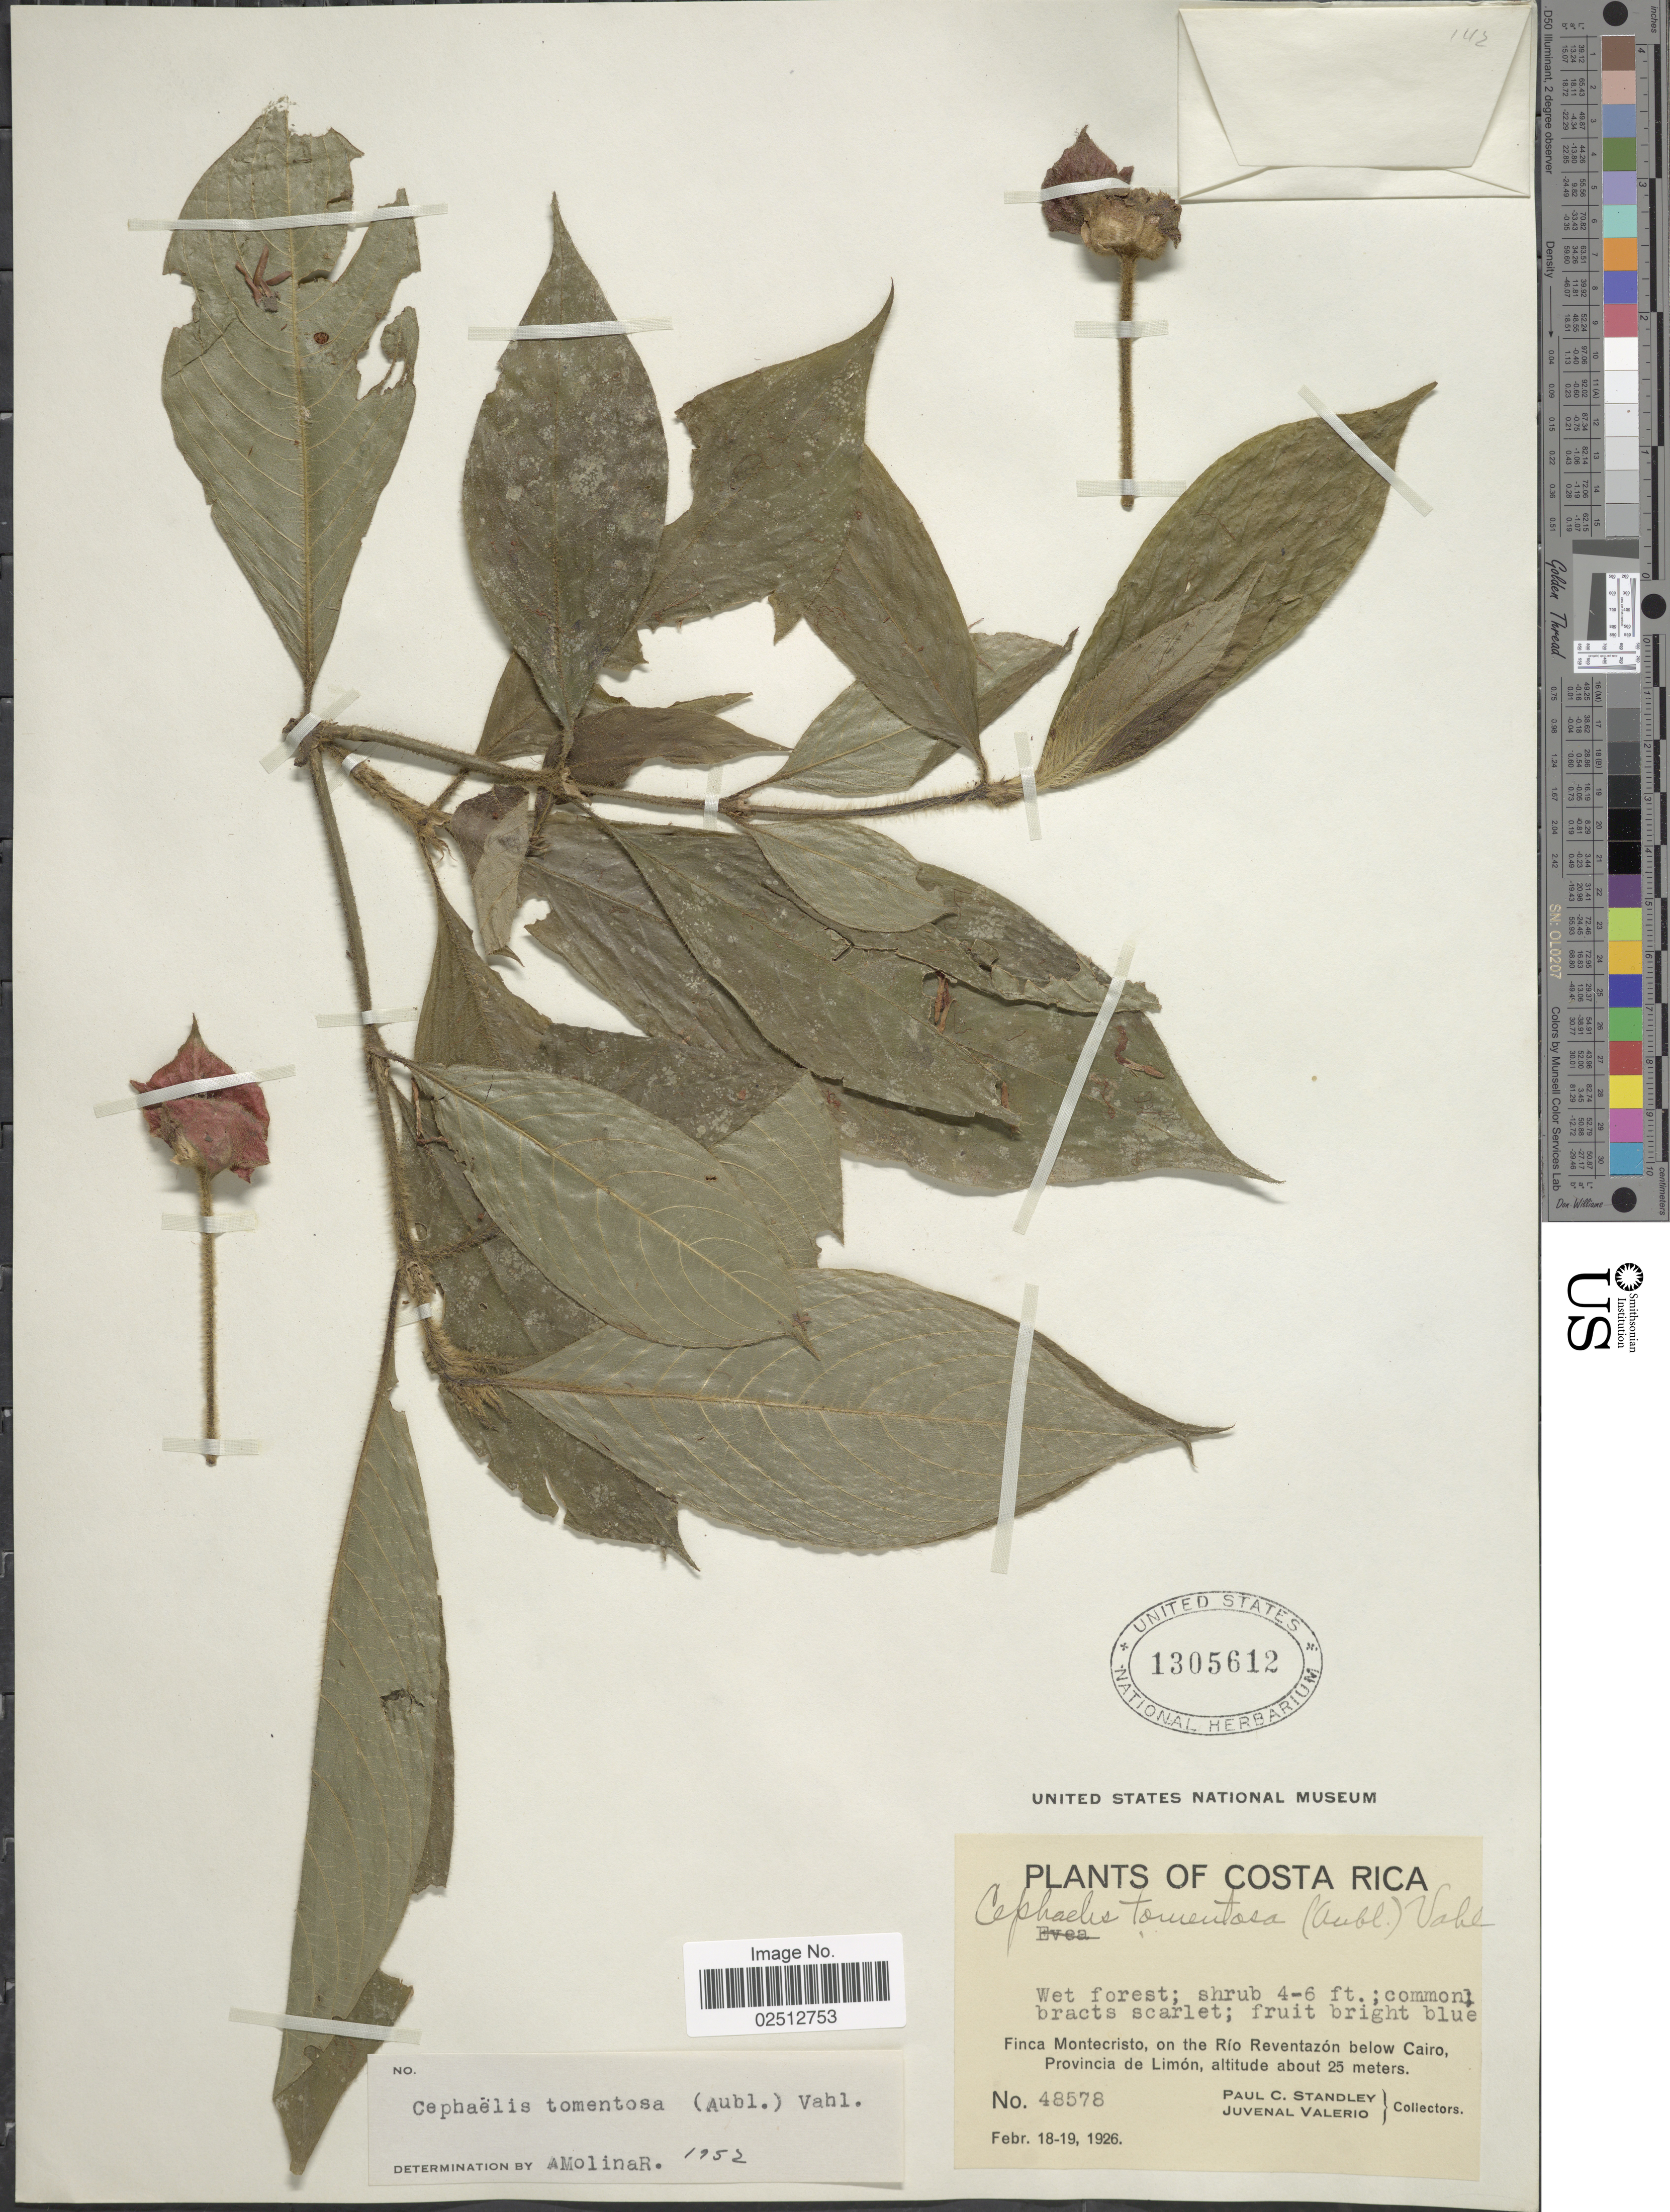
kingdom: Plantae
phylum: Tracheophyta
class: Magnoliopsida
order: Gentianales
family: Rubiaceae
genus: Psychotria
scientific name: Psychotria poeppigiana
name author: Müll. Arg.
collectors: P. C. Standley & J. Valerio R.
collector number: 48578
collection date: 1926-02-18/1926-02-19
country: Costa Rica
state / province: Limón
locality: Finca Montecristo, on the Reventazon below Cairo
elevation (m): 25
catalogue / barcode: US 1305612